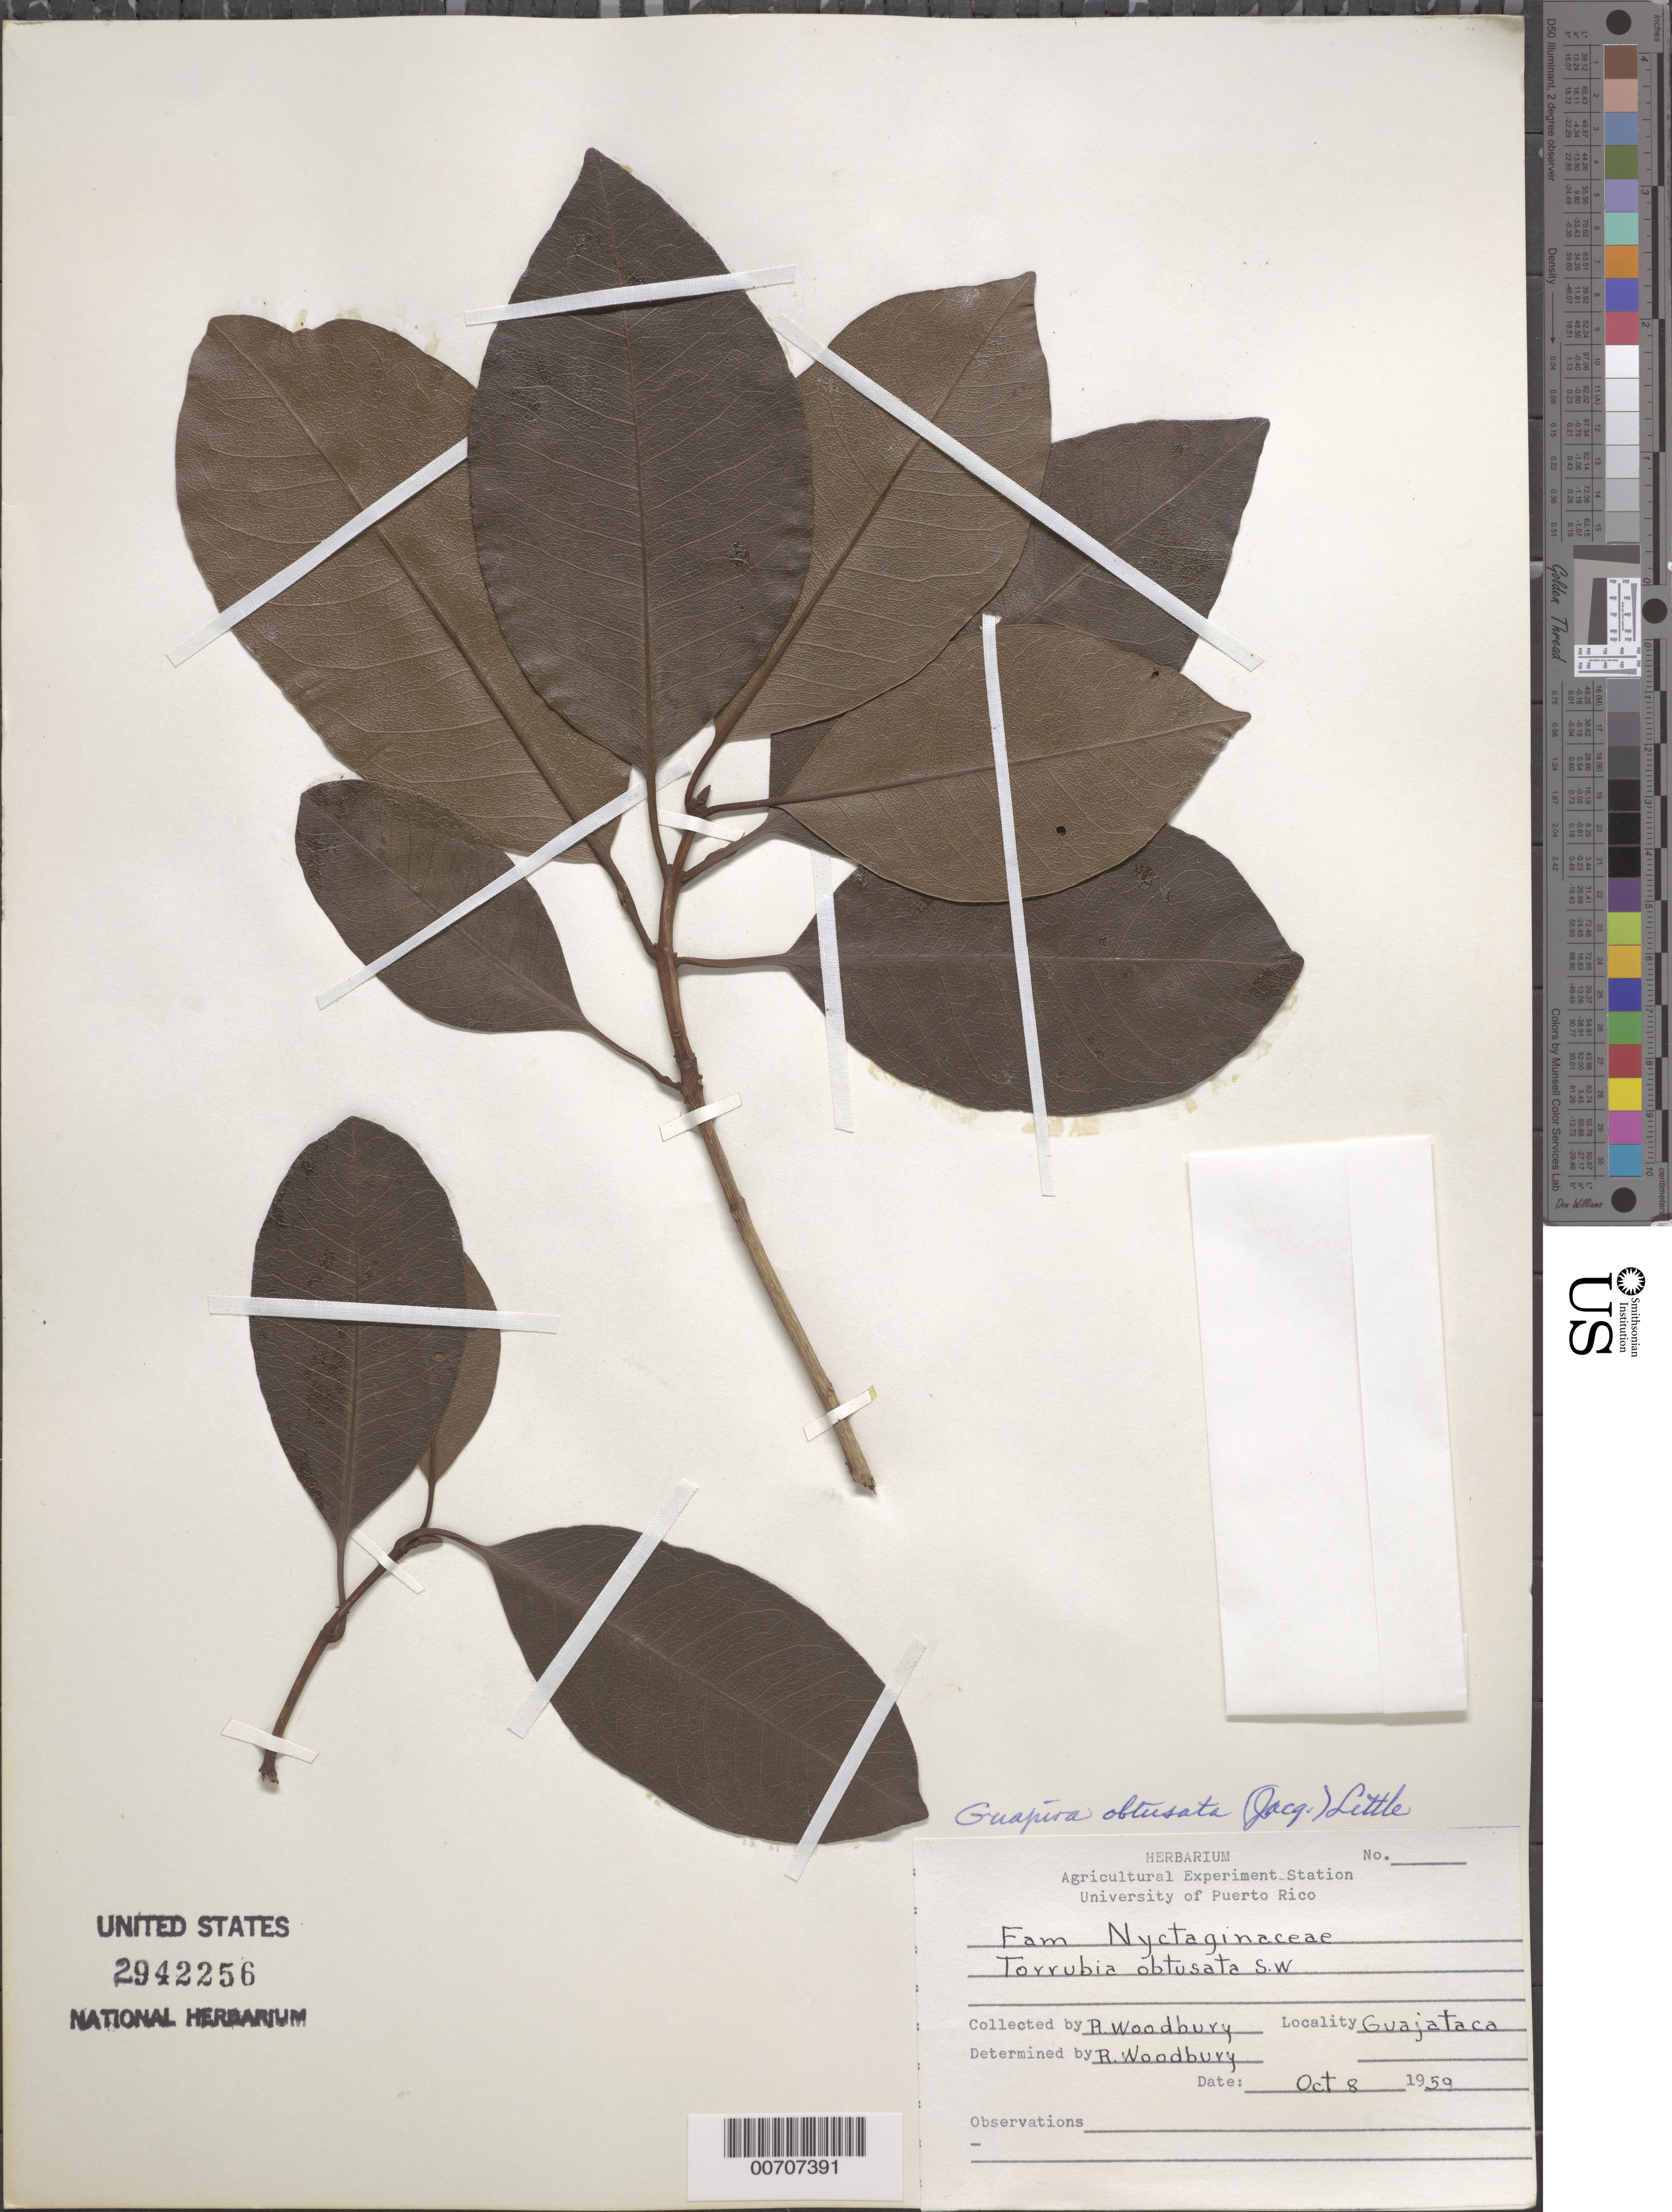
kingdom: Plantae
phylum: Tracheophyta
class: Magnoliopsida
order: Caryophyllales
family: Nyctaginaceae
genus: Torrubia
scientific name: Torrubia obtusata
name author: (Jacq.) Britton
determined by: Woodbury, R. O.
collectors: R. O. Woodbury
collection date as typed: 08 Oct 1959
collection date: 1959-10-08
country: Puerto Rico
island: Greater Antilles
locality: Guajataca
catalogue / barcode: US 2942256